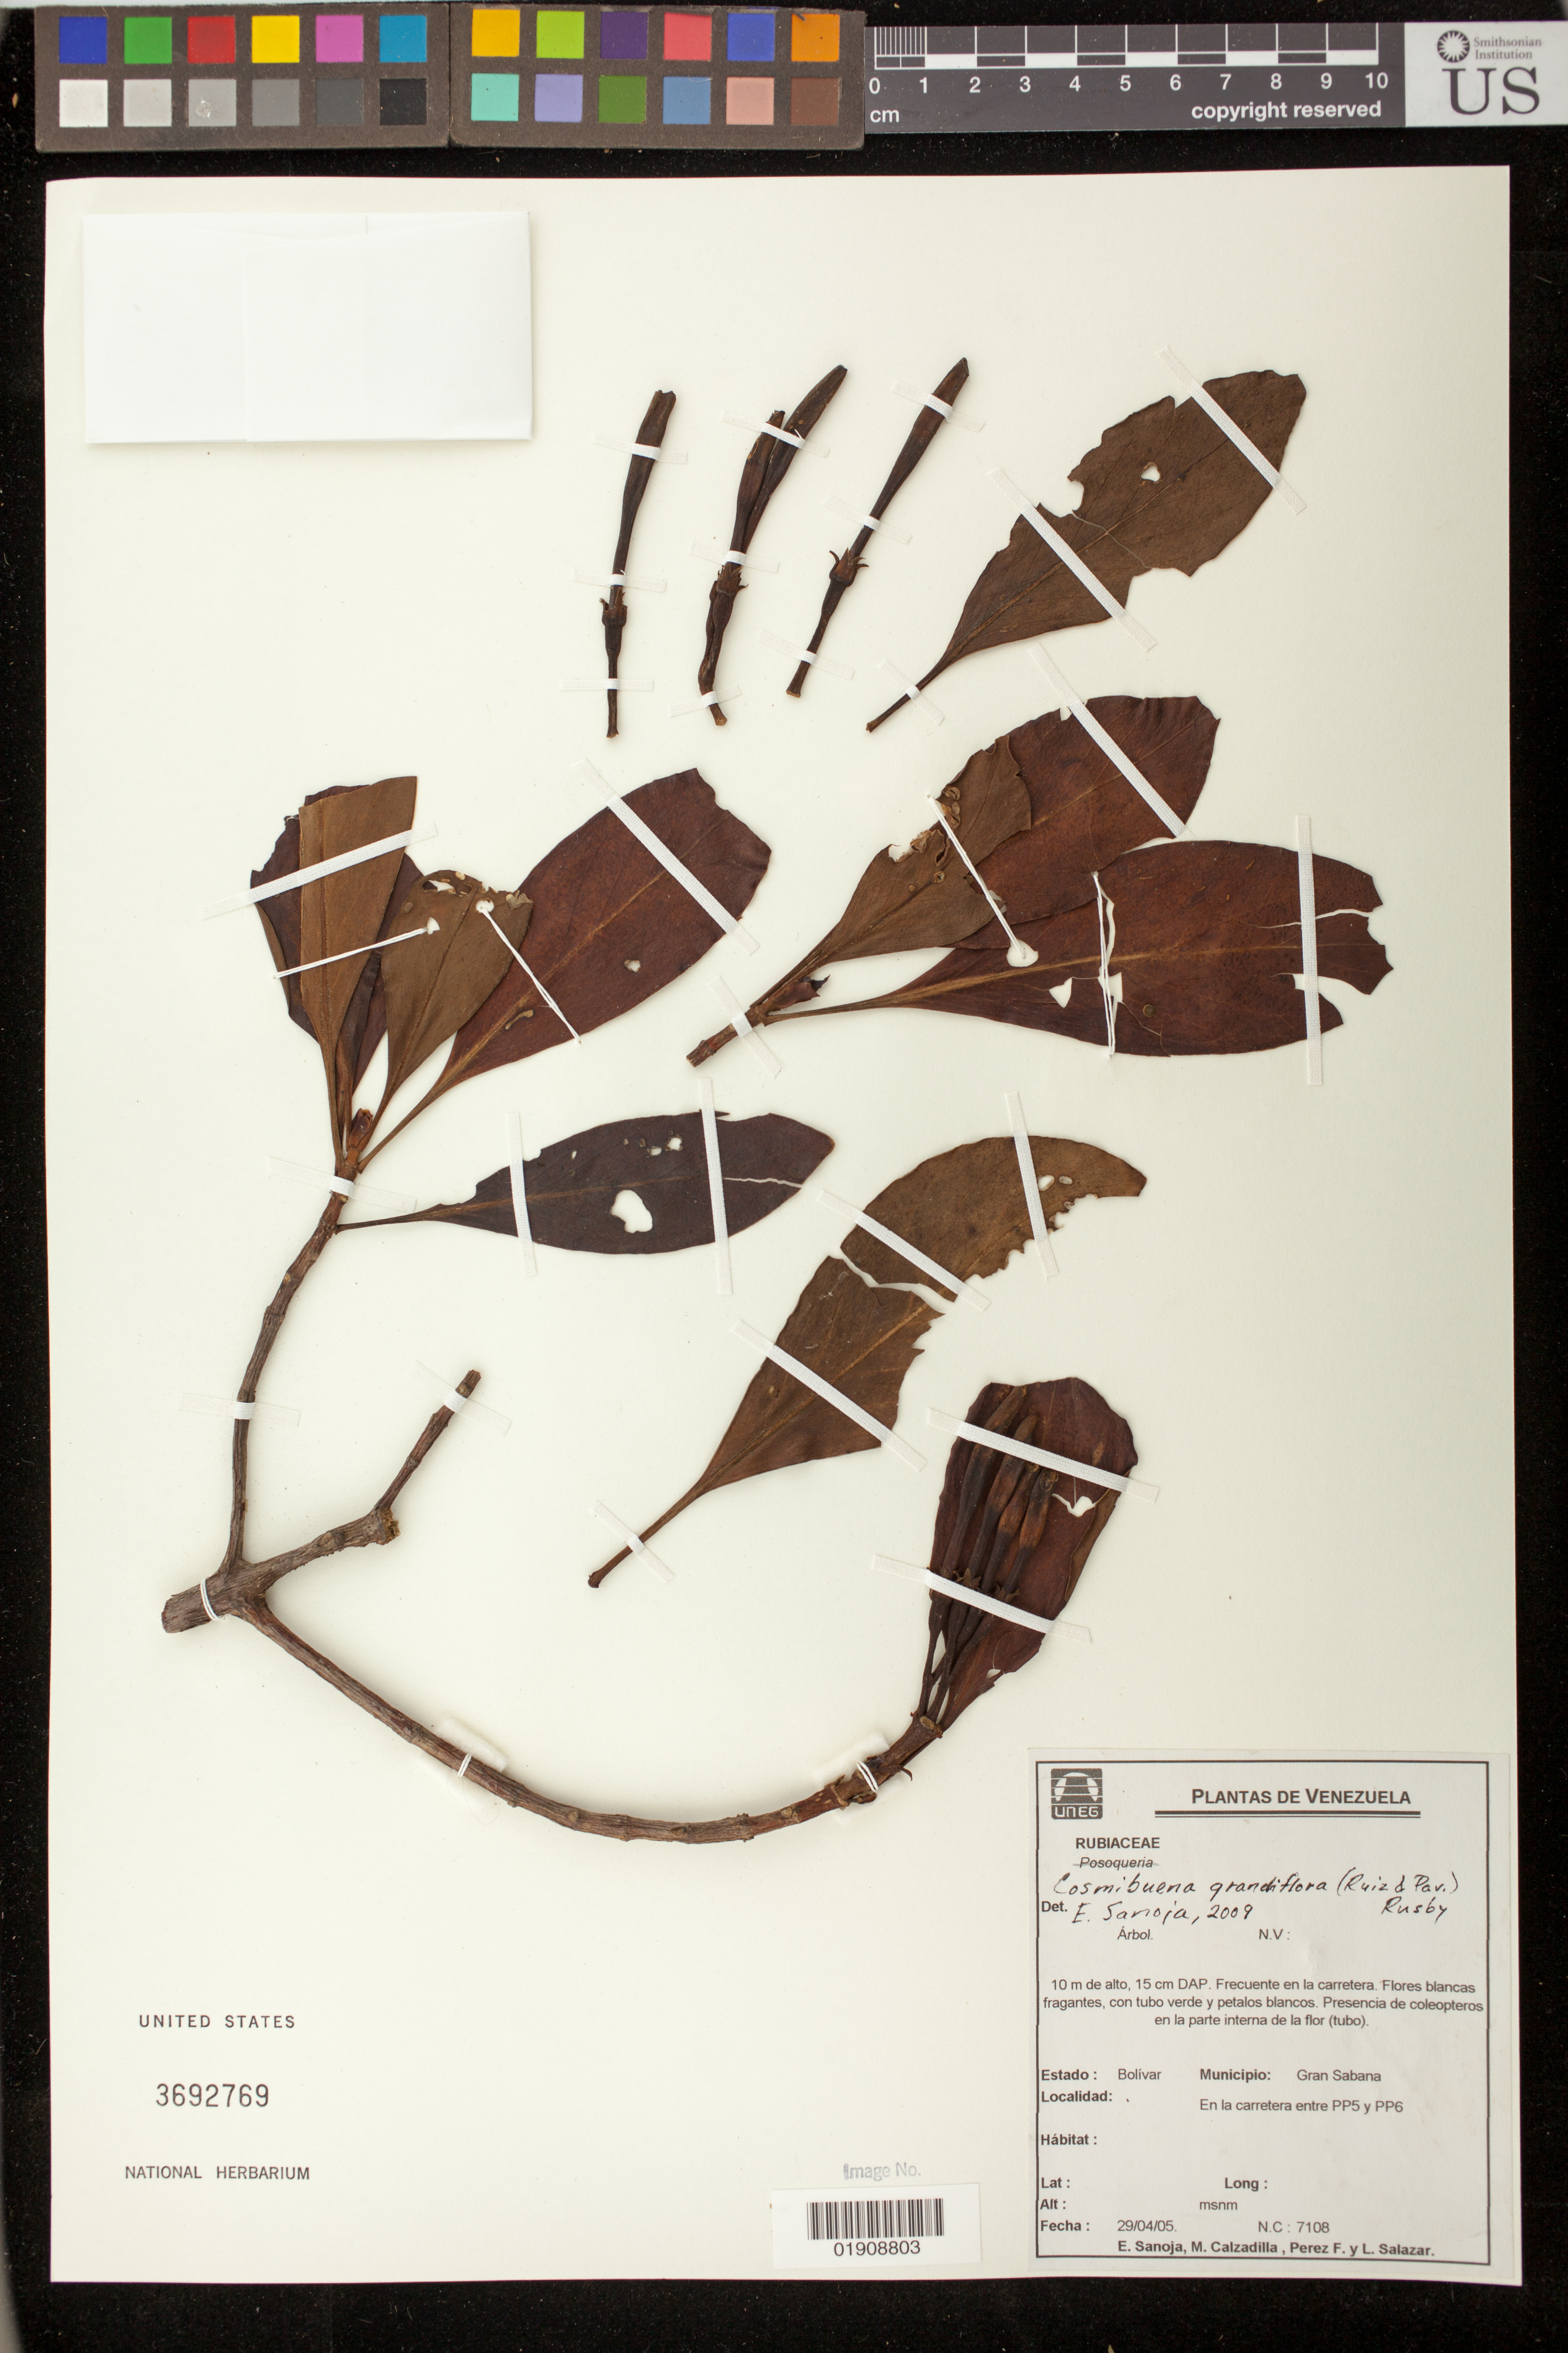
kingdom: Plantae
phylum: Tracheophyta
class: Magnoliopsida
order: Gentianales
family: Rubiaceae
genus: Cosmibuena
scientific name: Cosmibuena grandiflora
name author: (Rose & Pav.) Rusby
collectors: E. Sanoja, M. Calzadilla, F. Perez & L. Salazar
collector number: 7108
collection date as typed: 29 April 2005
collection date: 2005-04-29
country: Venezuela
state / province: Bolivar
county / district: Gran Sabana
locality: En la carretera entre PP5 y PP6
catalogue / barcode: US 3692769